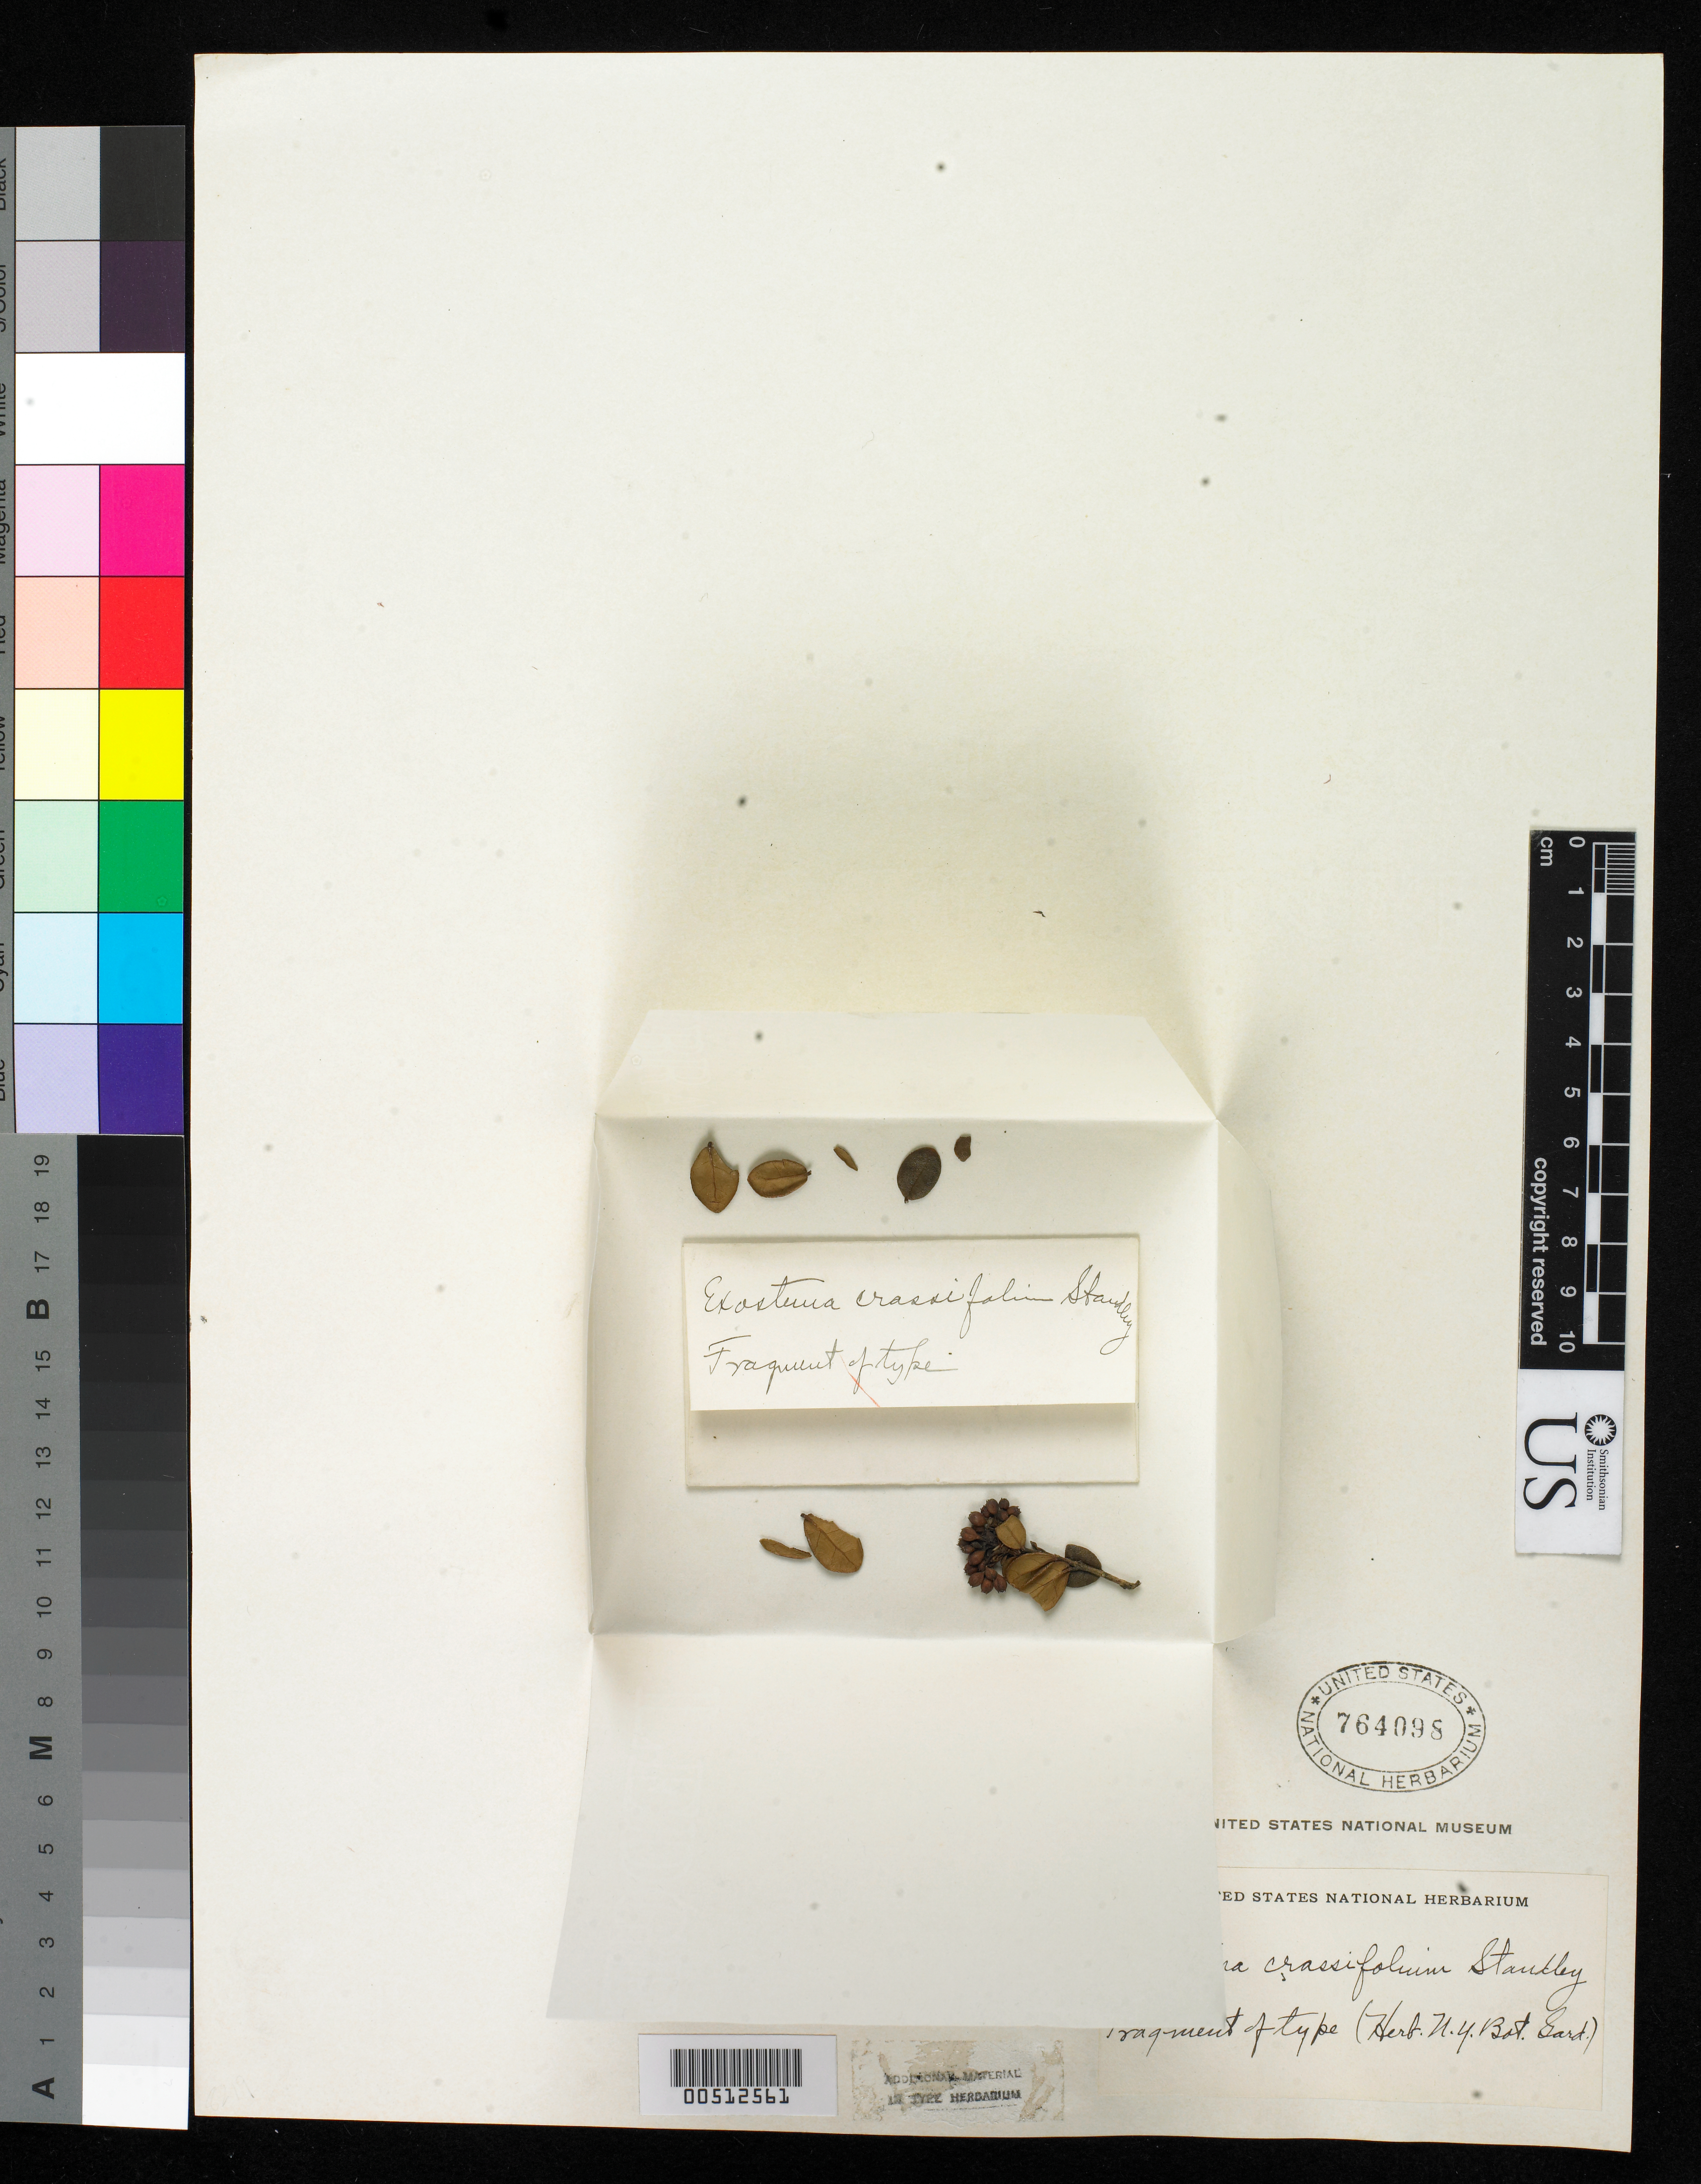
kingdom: Plantae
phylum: Tracheophyta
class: Magnoliopsida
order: Gentianales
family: Rubiaceae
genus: Exostema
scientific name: Exostema crassifolium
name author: Standl.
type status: Isotype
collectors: J. A. Shafer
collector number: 8416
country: Cuba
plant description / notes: Fragmentary material labeled only as "Fragment of type (Herb. N.Y. Bot. Gard.)"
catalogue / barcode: US 764098